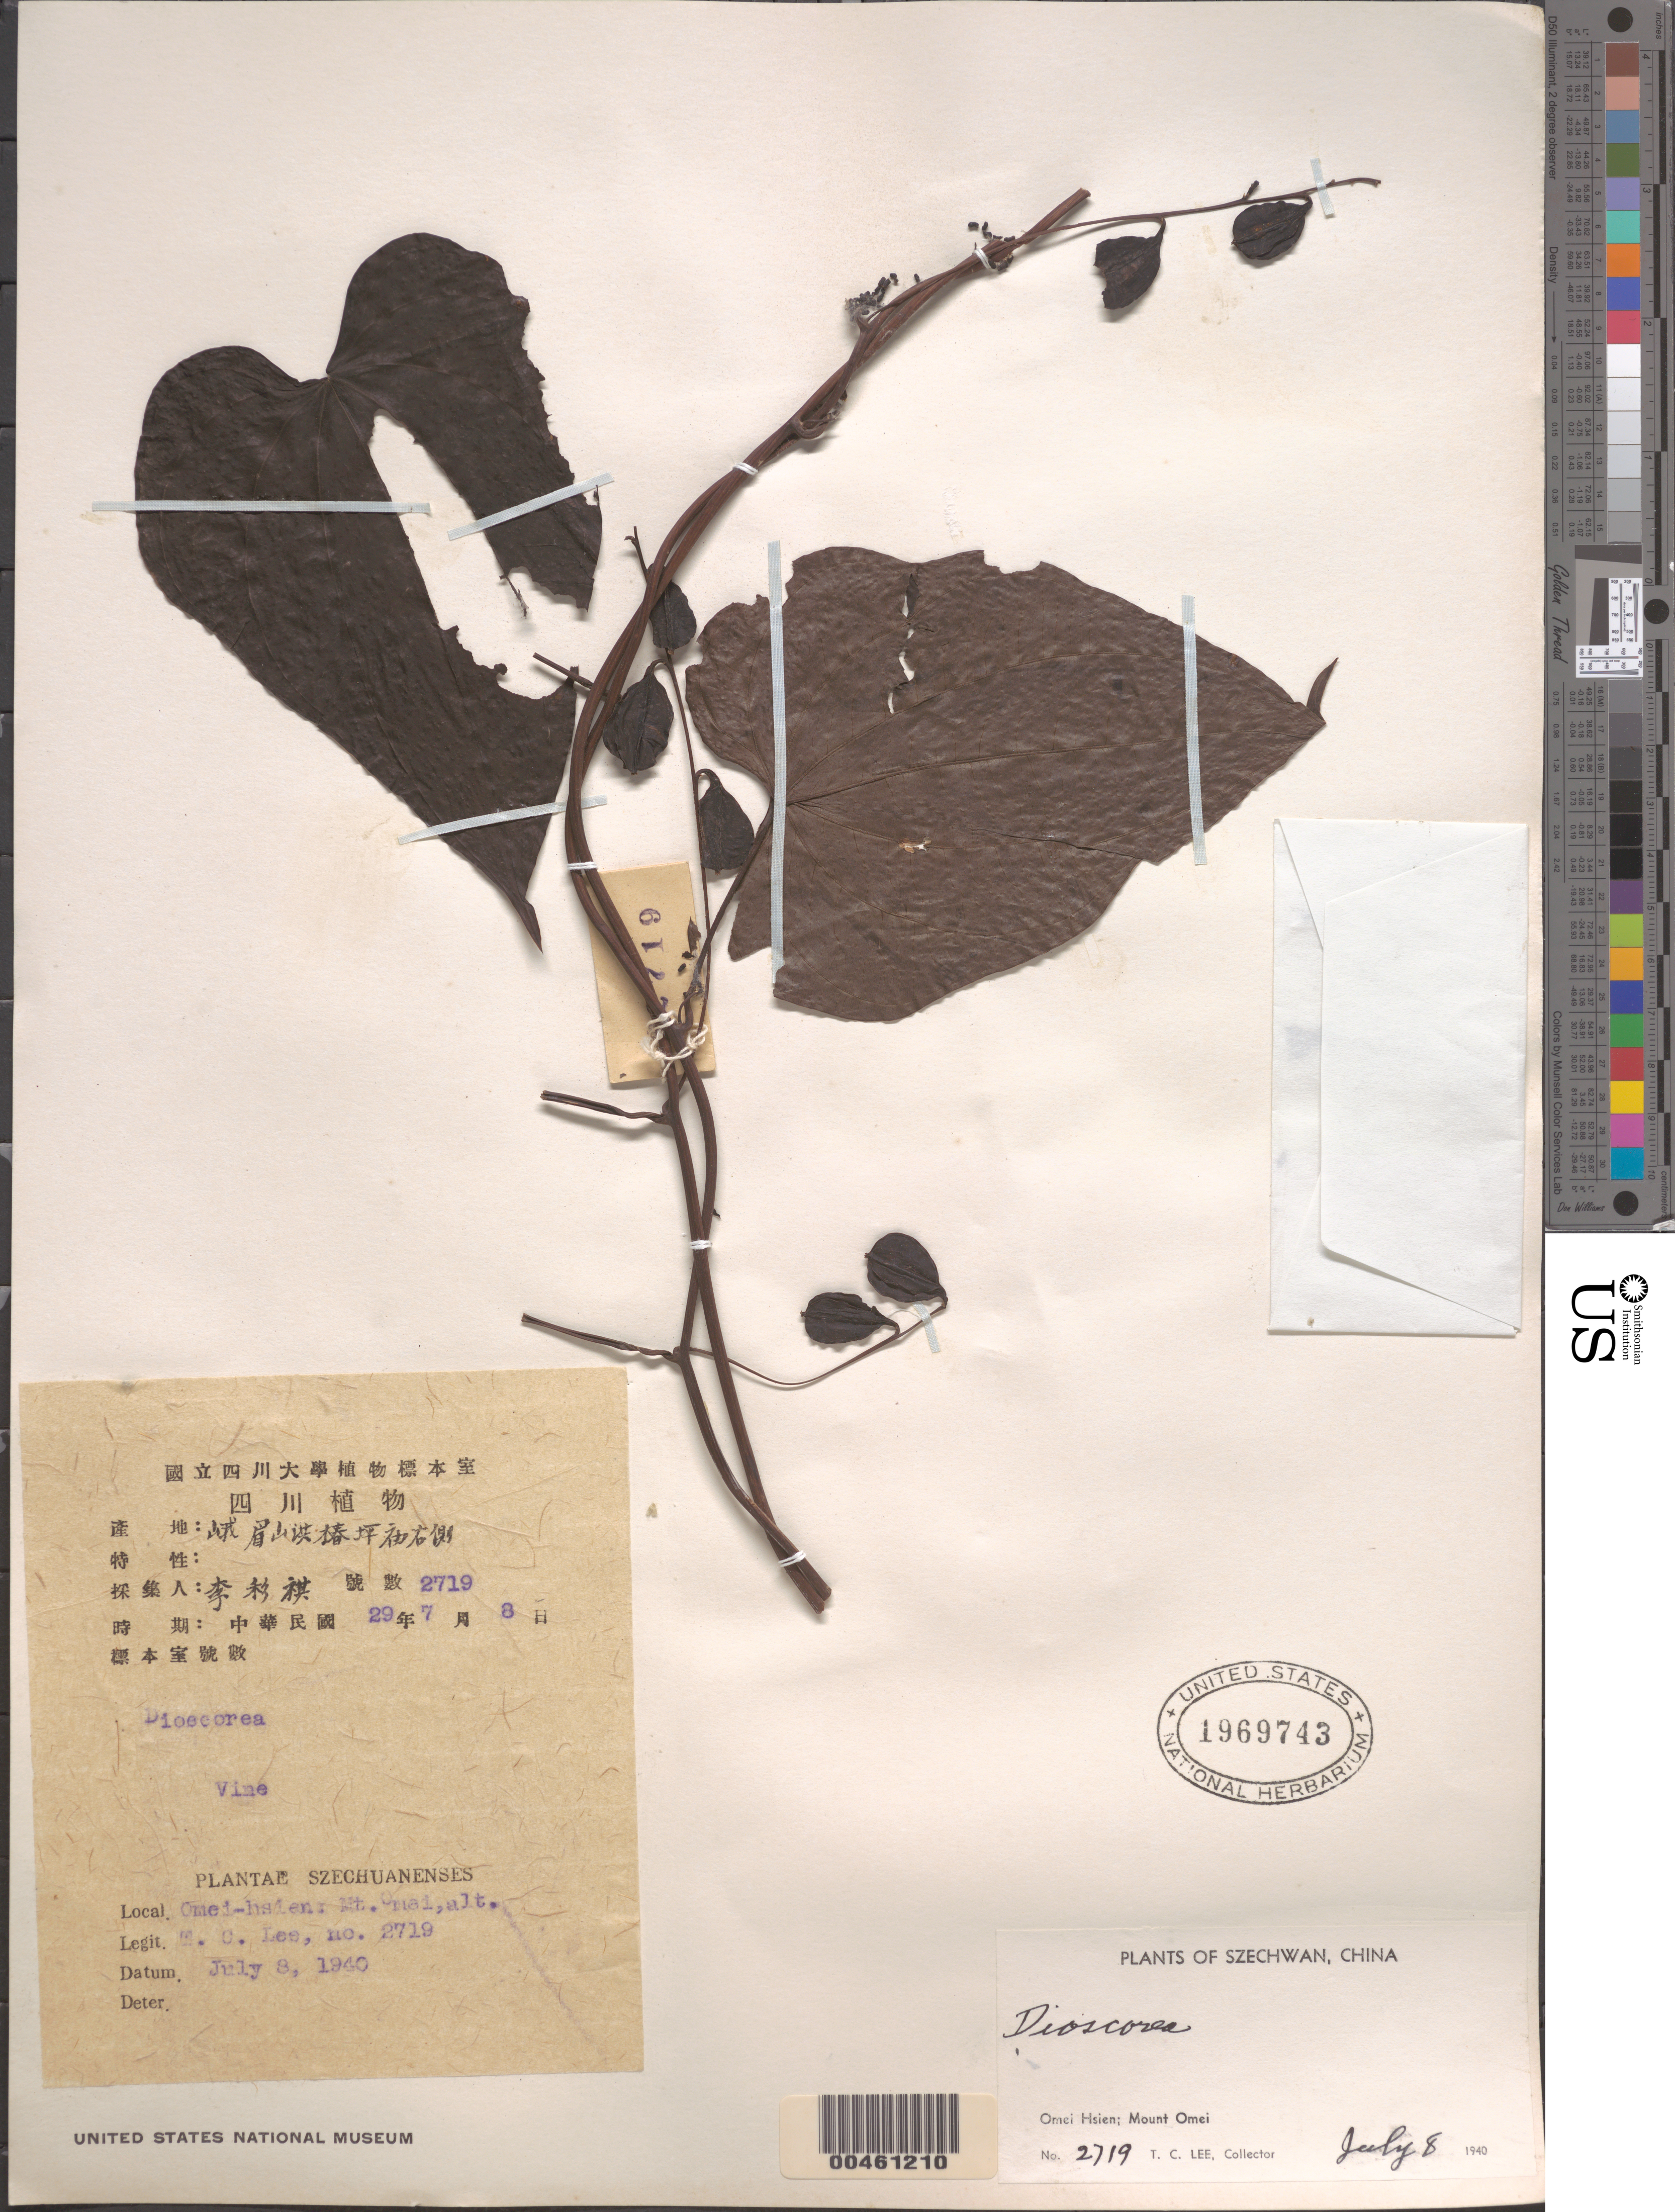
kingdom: Plantae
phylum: Tracheophyta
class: Liliopsida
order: Dioscoreales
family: Dioscoreaceae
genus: Dioscorea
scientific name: Dioscorea sp.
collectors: T. Lee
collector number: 2719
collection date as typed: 08 Jul 1940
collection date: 1940-07-08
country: China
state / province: Sichuan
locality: Mount Omei, O-mei Hsien (district) or Emei Xian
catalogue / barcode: US 1969743